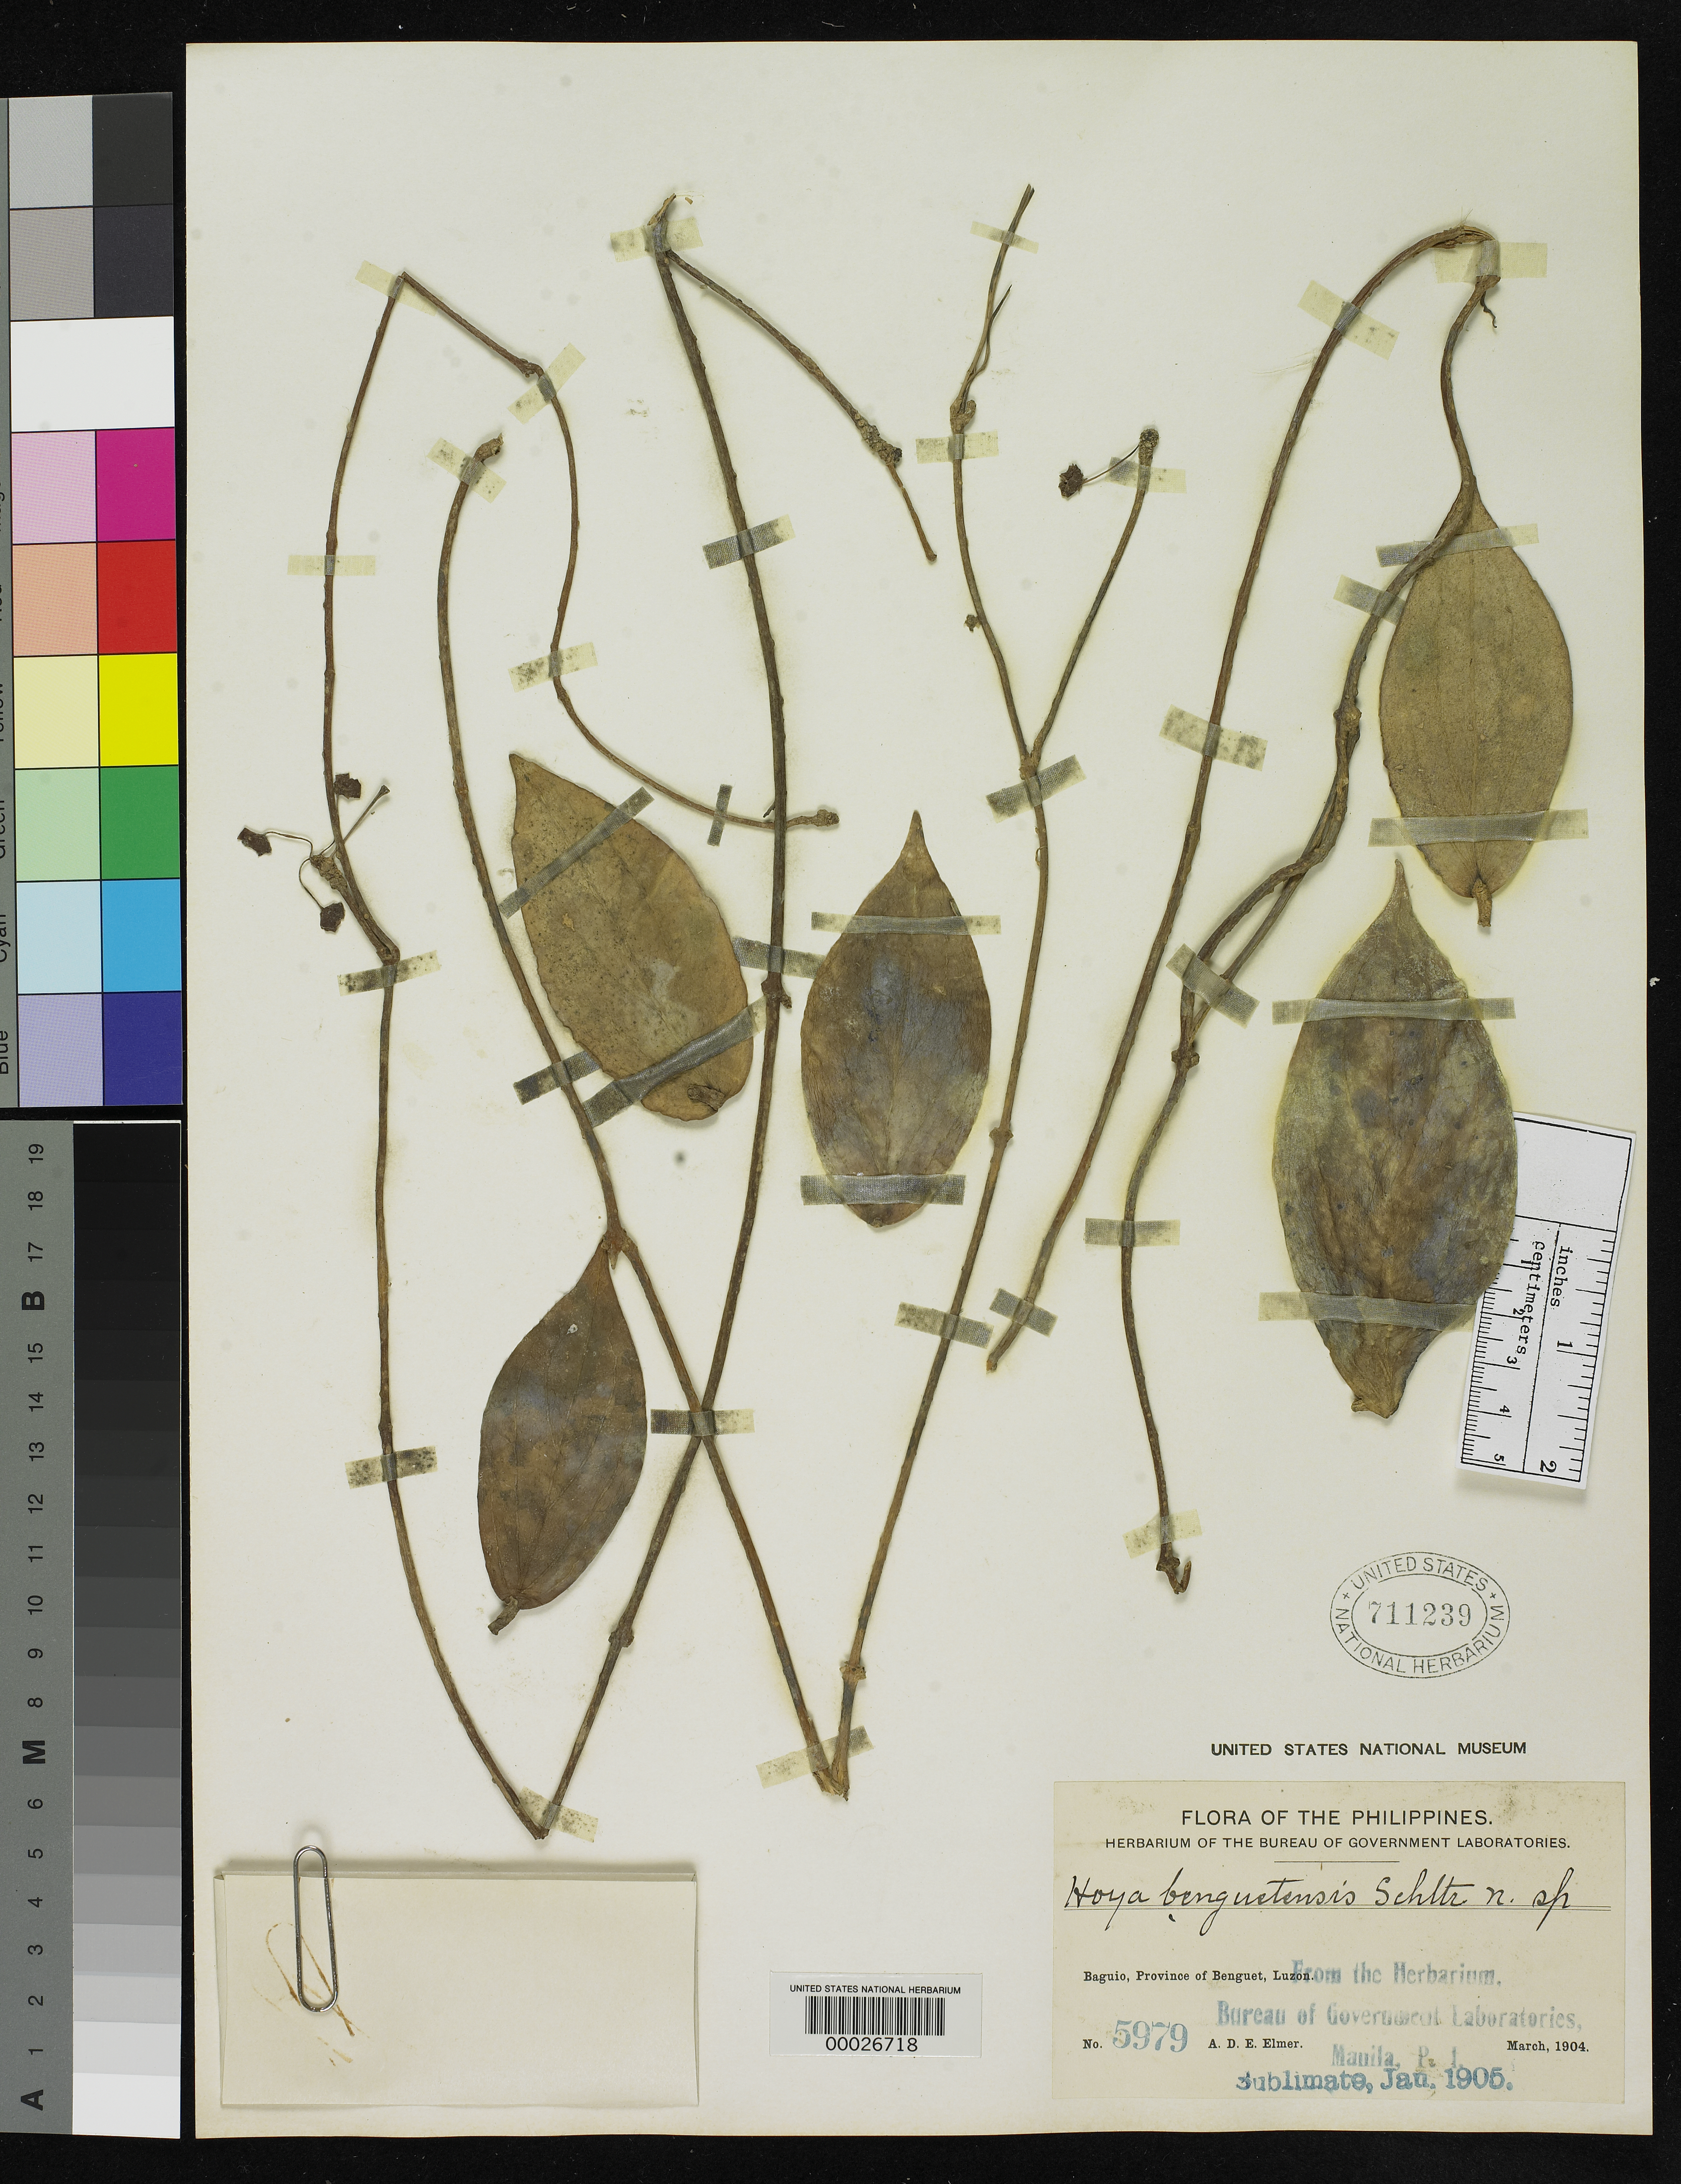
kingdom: Plantae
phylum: Tracheophyta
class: Magnoliopsida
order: Gentianales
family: Apocynaceae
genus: Hoya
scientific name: Hoya benguetensis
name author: Schltr.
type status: Isotype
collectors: A. D. E. Elmer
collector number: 5979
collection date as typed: Mar 1904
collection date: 1904-03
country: Philippines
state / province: Cordillera (Administrative Region)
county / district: Benguet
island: Luzon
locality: Baguio.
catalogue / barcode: US 711239